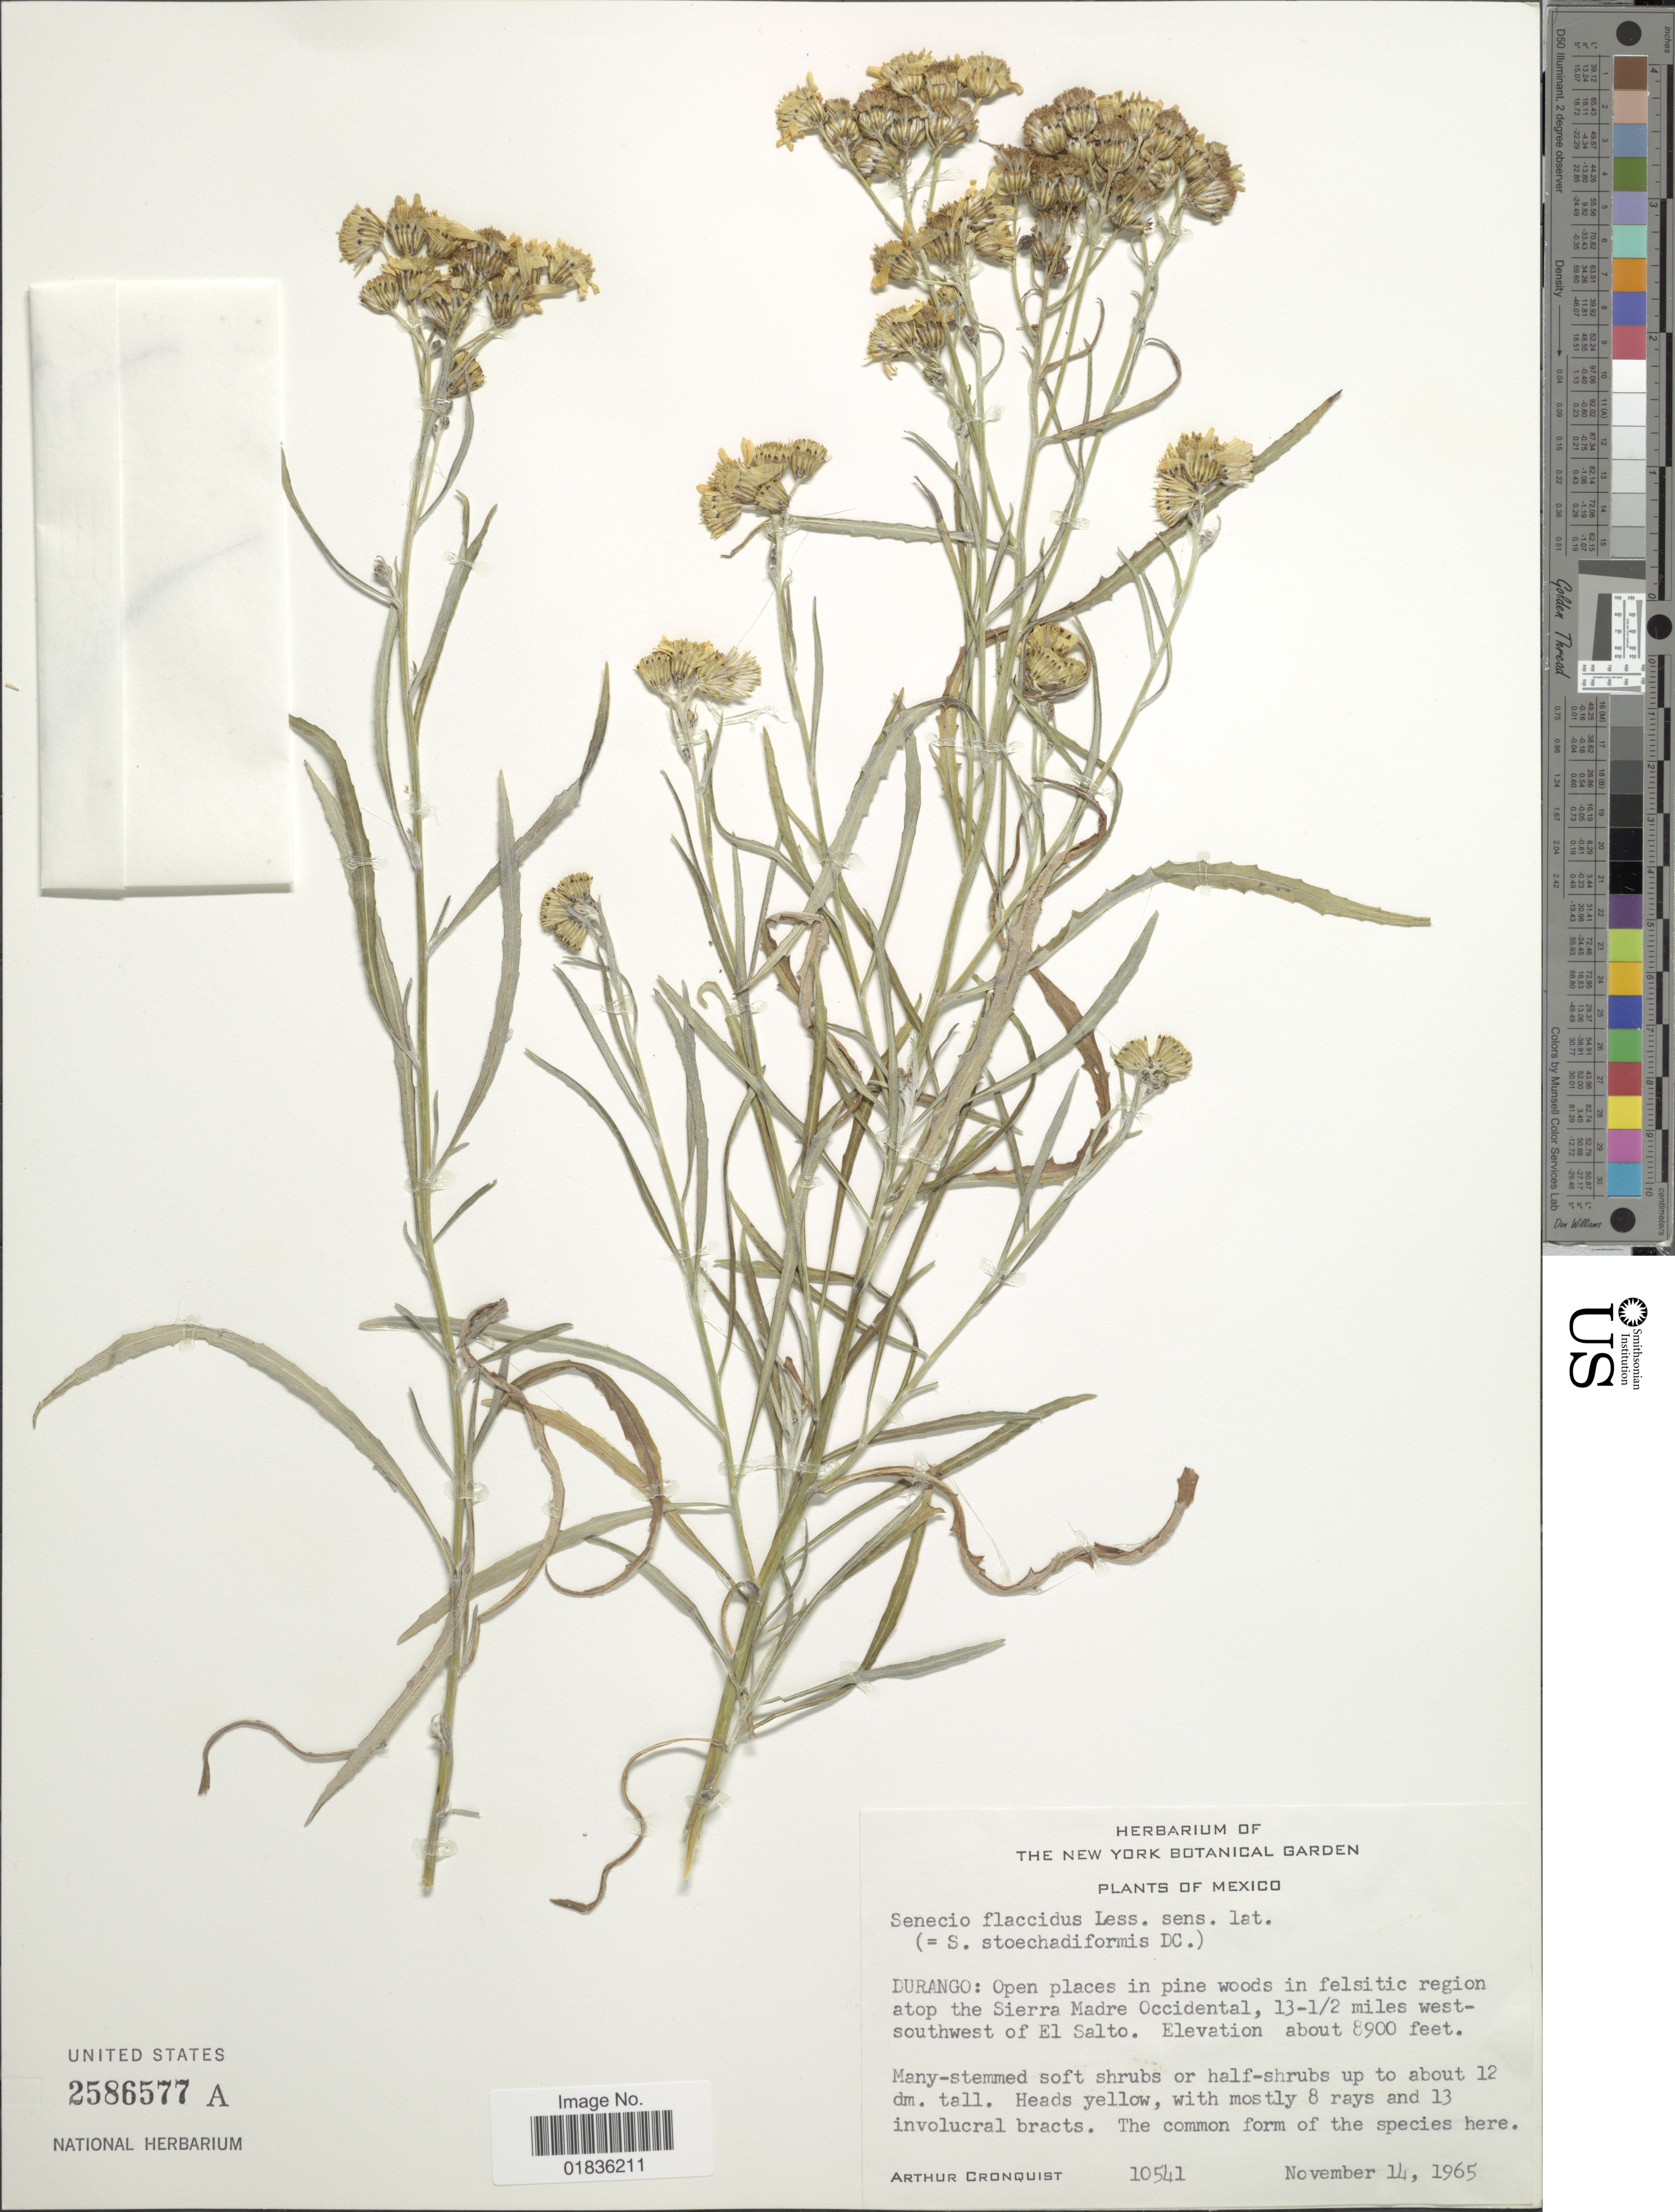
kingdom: Plantae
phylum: Tracheophyta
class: Magnoliopsida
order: Asterales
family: Asteraceae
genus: Senecio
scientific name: Senecio flaccidus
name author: Less.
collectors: A. J. Cronquist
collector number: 10541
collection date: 1965-11-14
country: Mexico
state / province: Durango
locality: In region atop the Sierra Madre Occidental, 13-1/2 miles west-southwest of El salto.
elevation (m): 2713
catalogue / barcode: US 2586577A